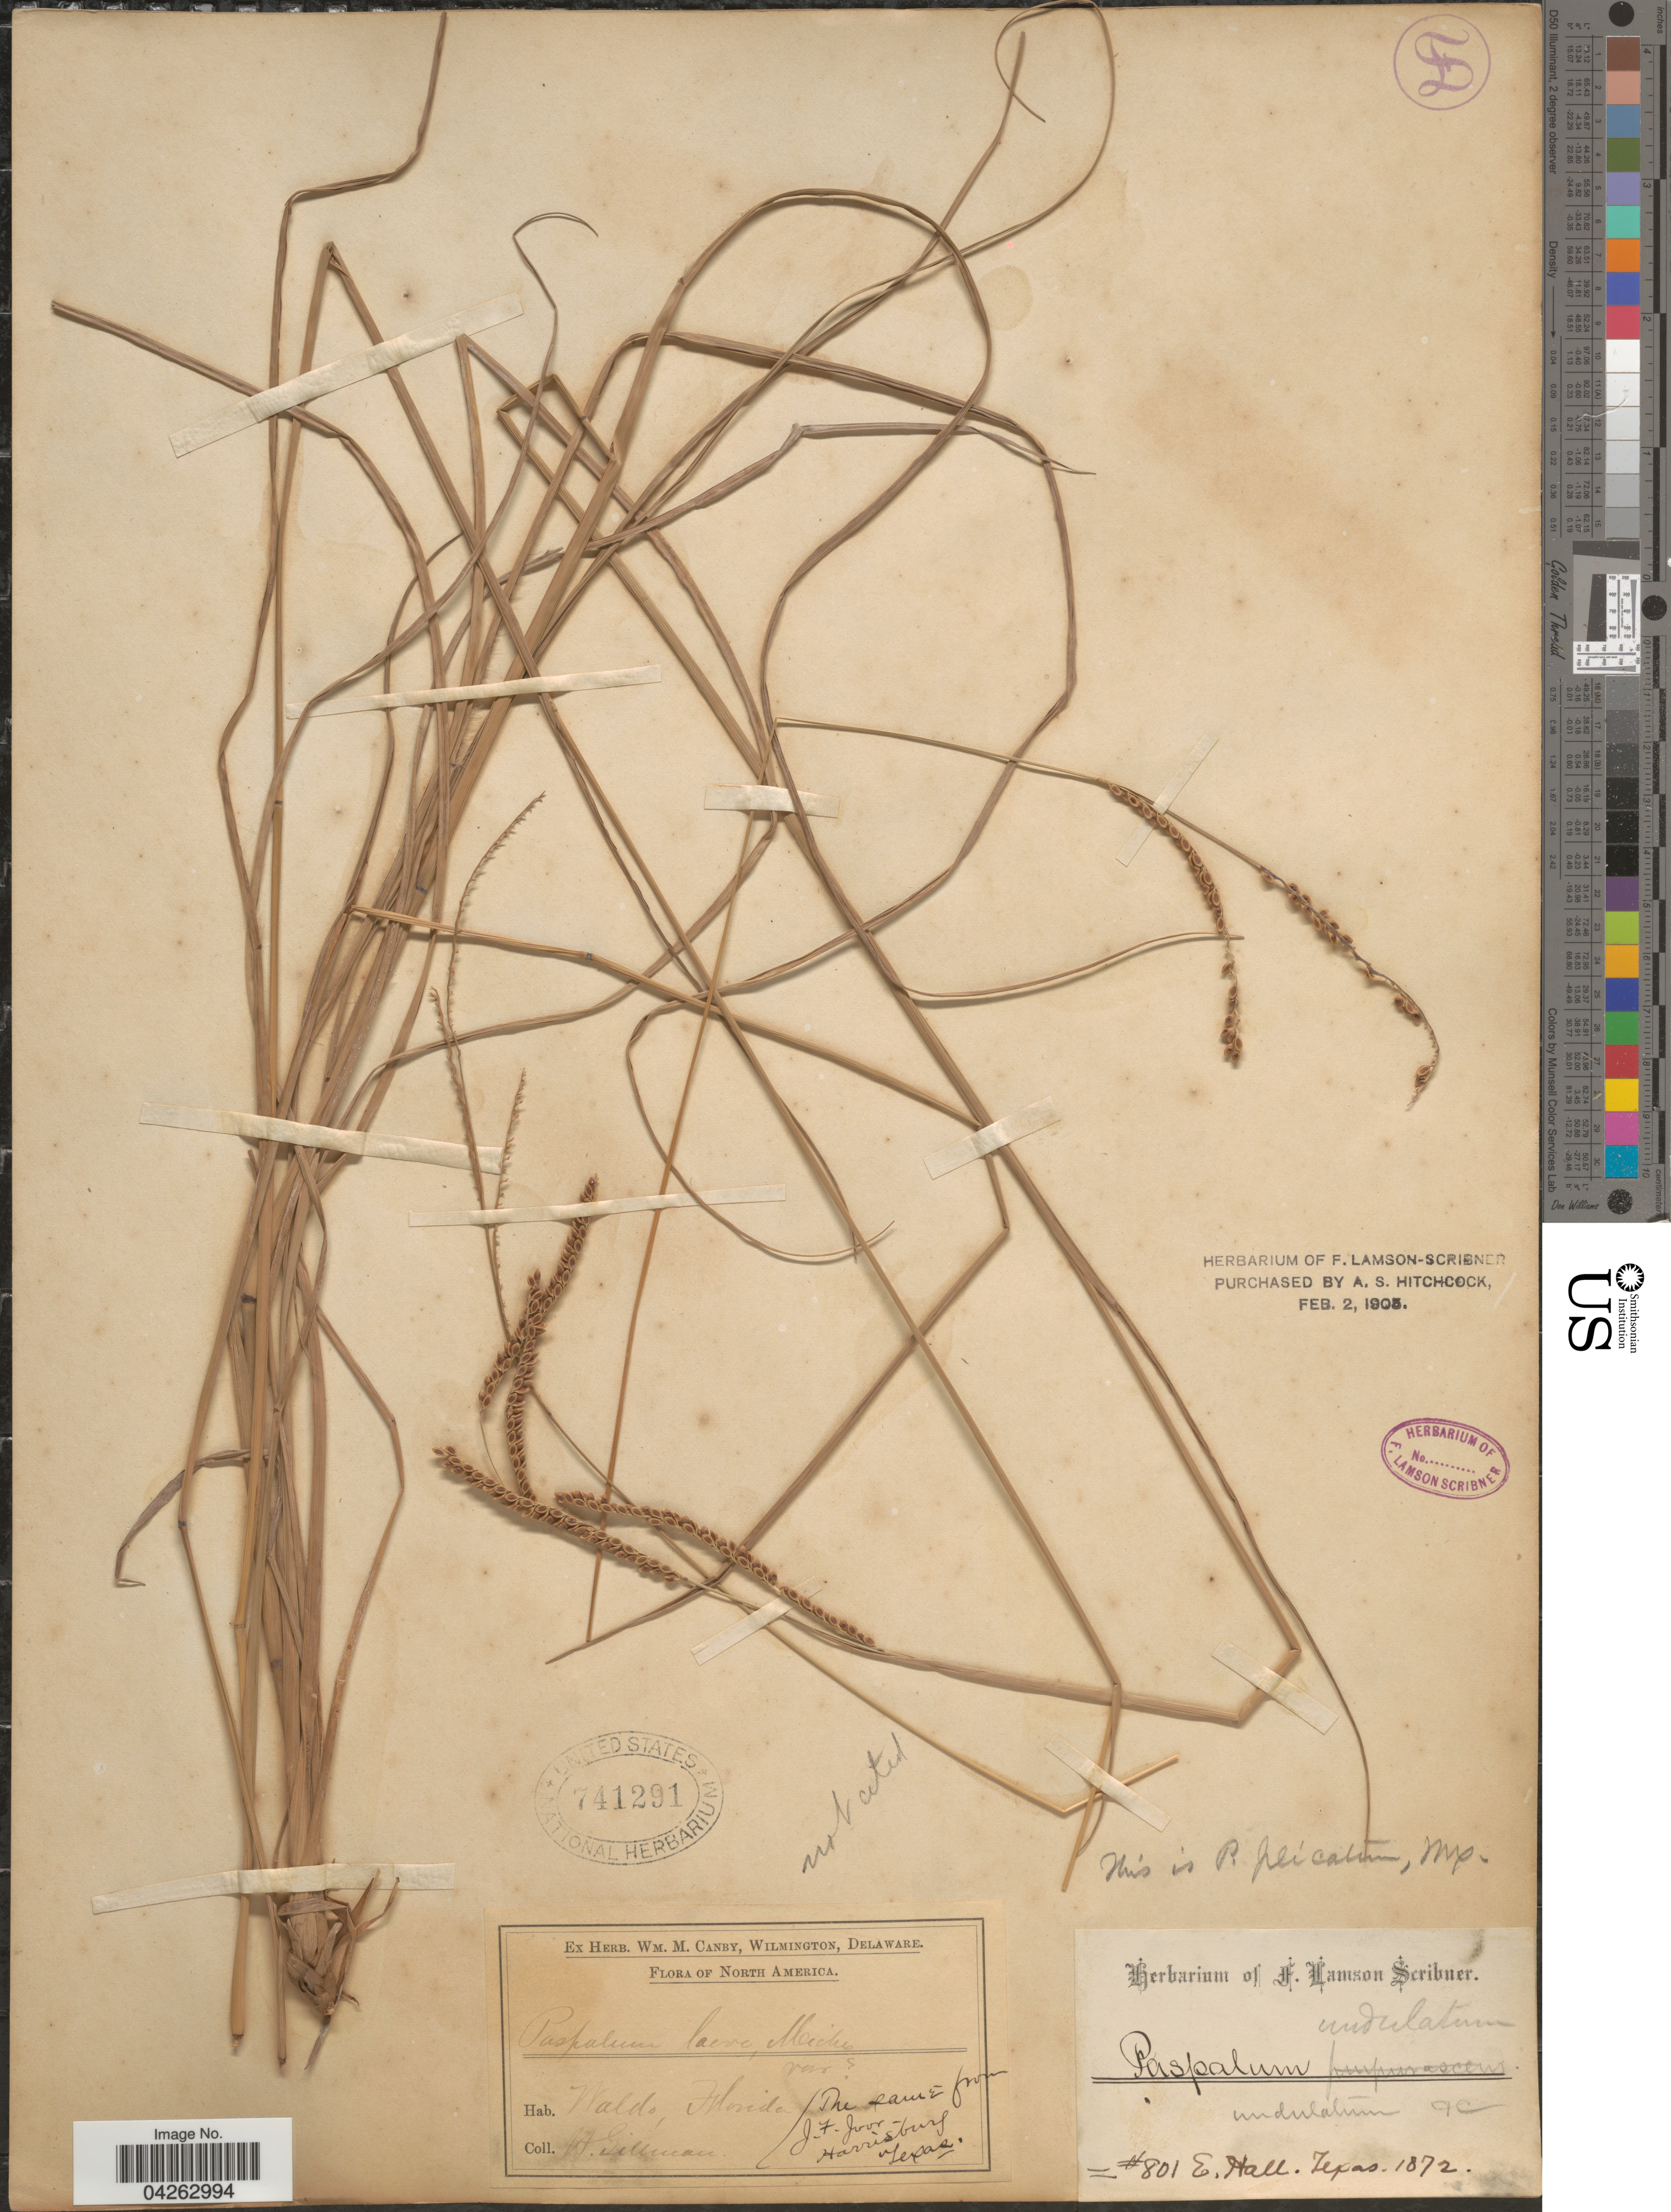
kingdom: Plantae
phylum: Tracheophyta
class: Liliopsida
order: Poales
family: Poaceae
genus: Paspalum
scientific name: Paspalum plicatulum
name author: Michx.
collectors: E. Hall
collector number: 801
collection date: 1872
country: United States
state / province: Texas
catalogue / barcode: US 741291-2